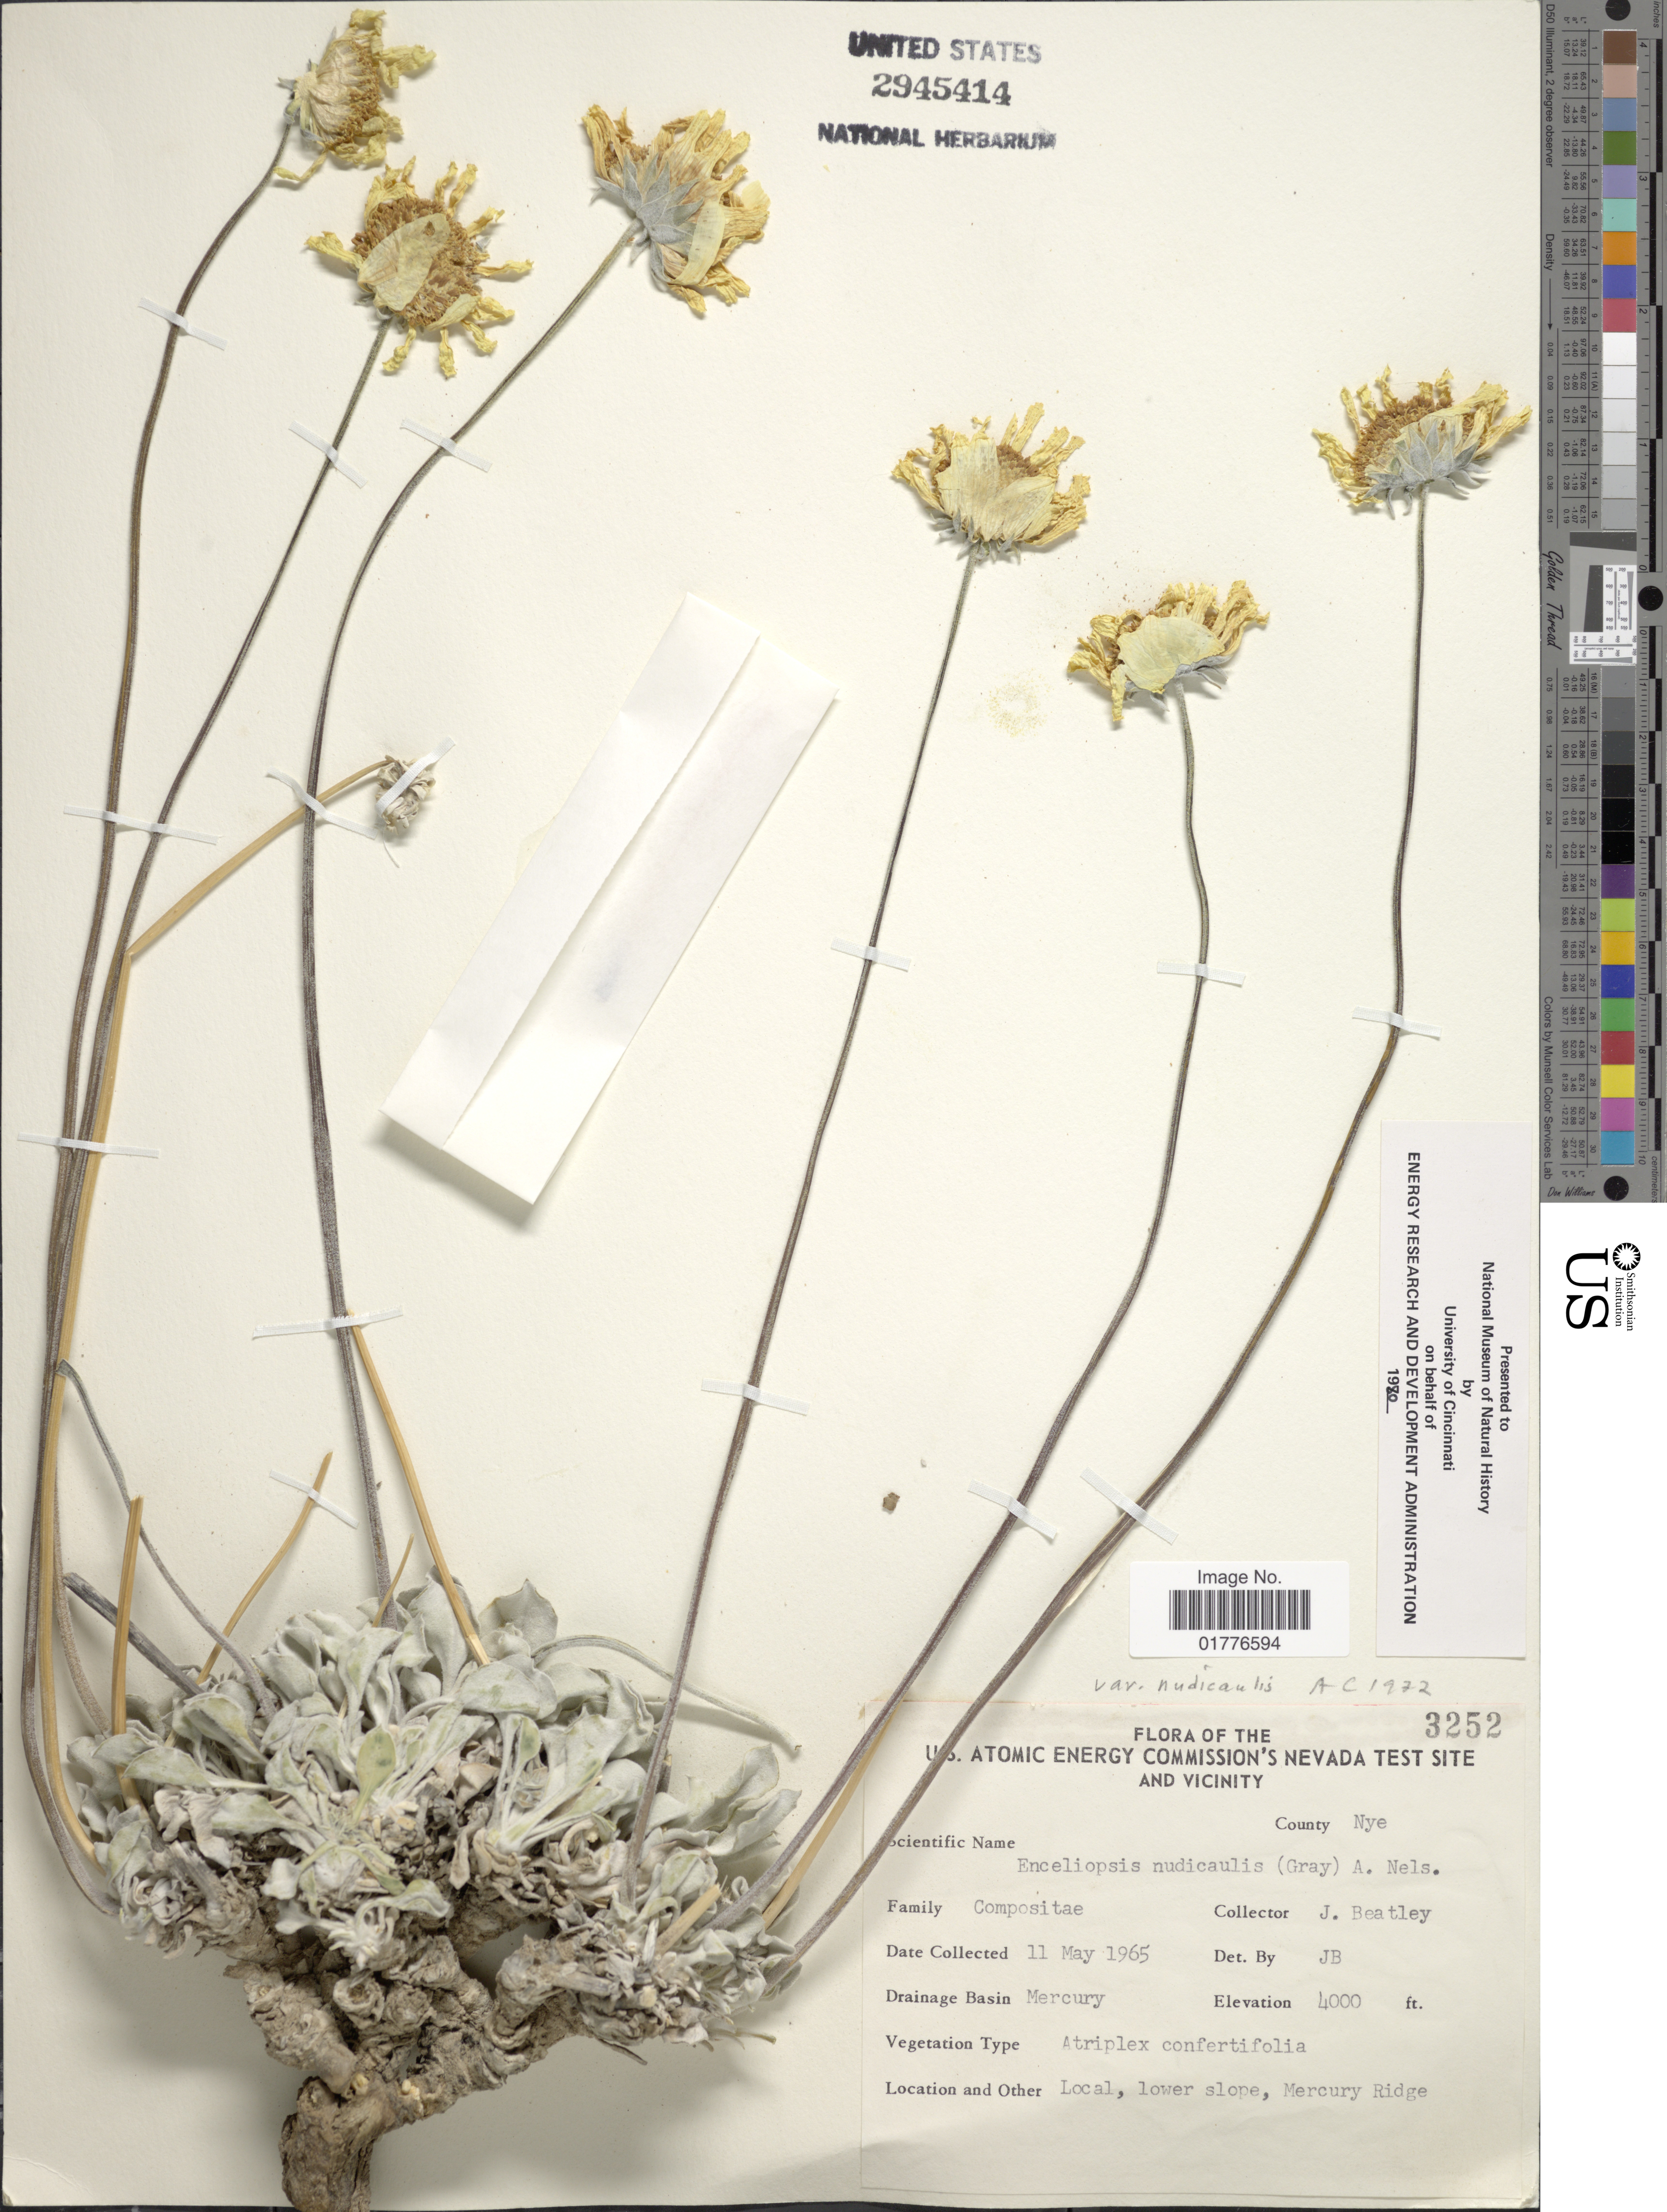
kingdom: Plantae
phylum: Tracheophyta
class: Magnoliopsida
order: Asterales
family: Asteraceae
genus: Enceliopsis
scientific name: Enceliopsis nudicaulis var. nudicaulis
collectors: J. C. Beatley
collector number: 3252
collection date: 1965-05-11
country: United States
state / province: Nevada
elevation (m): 1219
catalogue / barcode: US 2945414